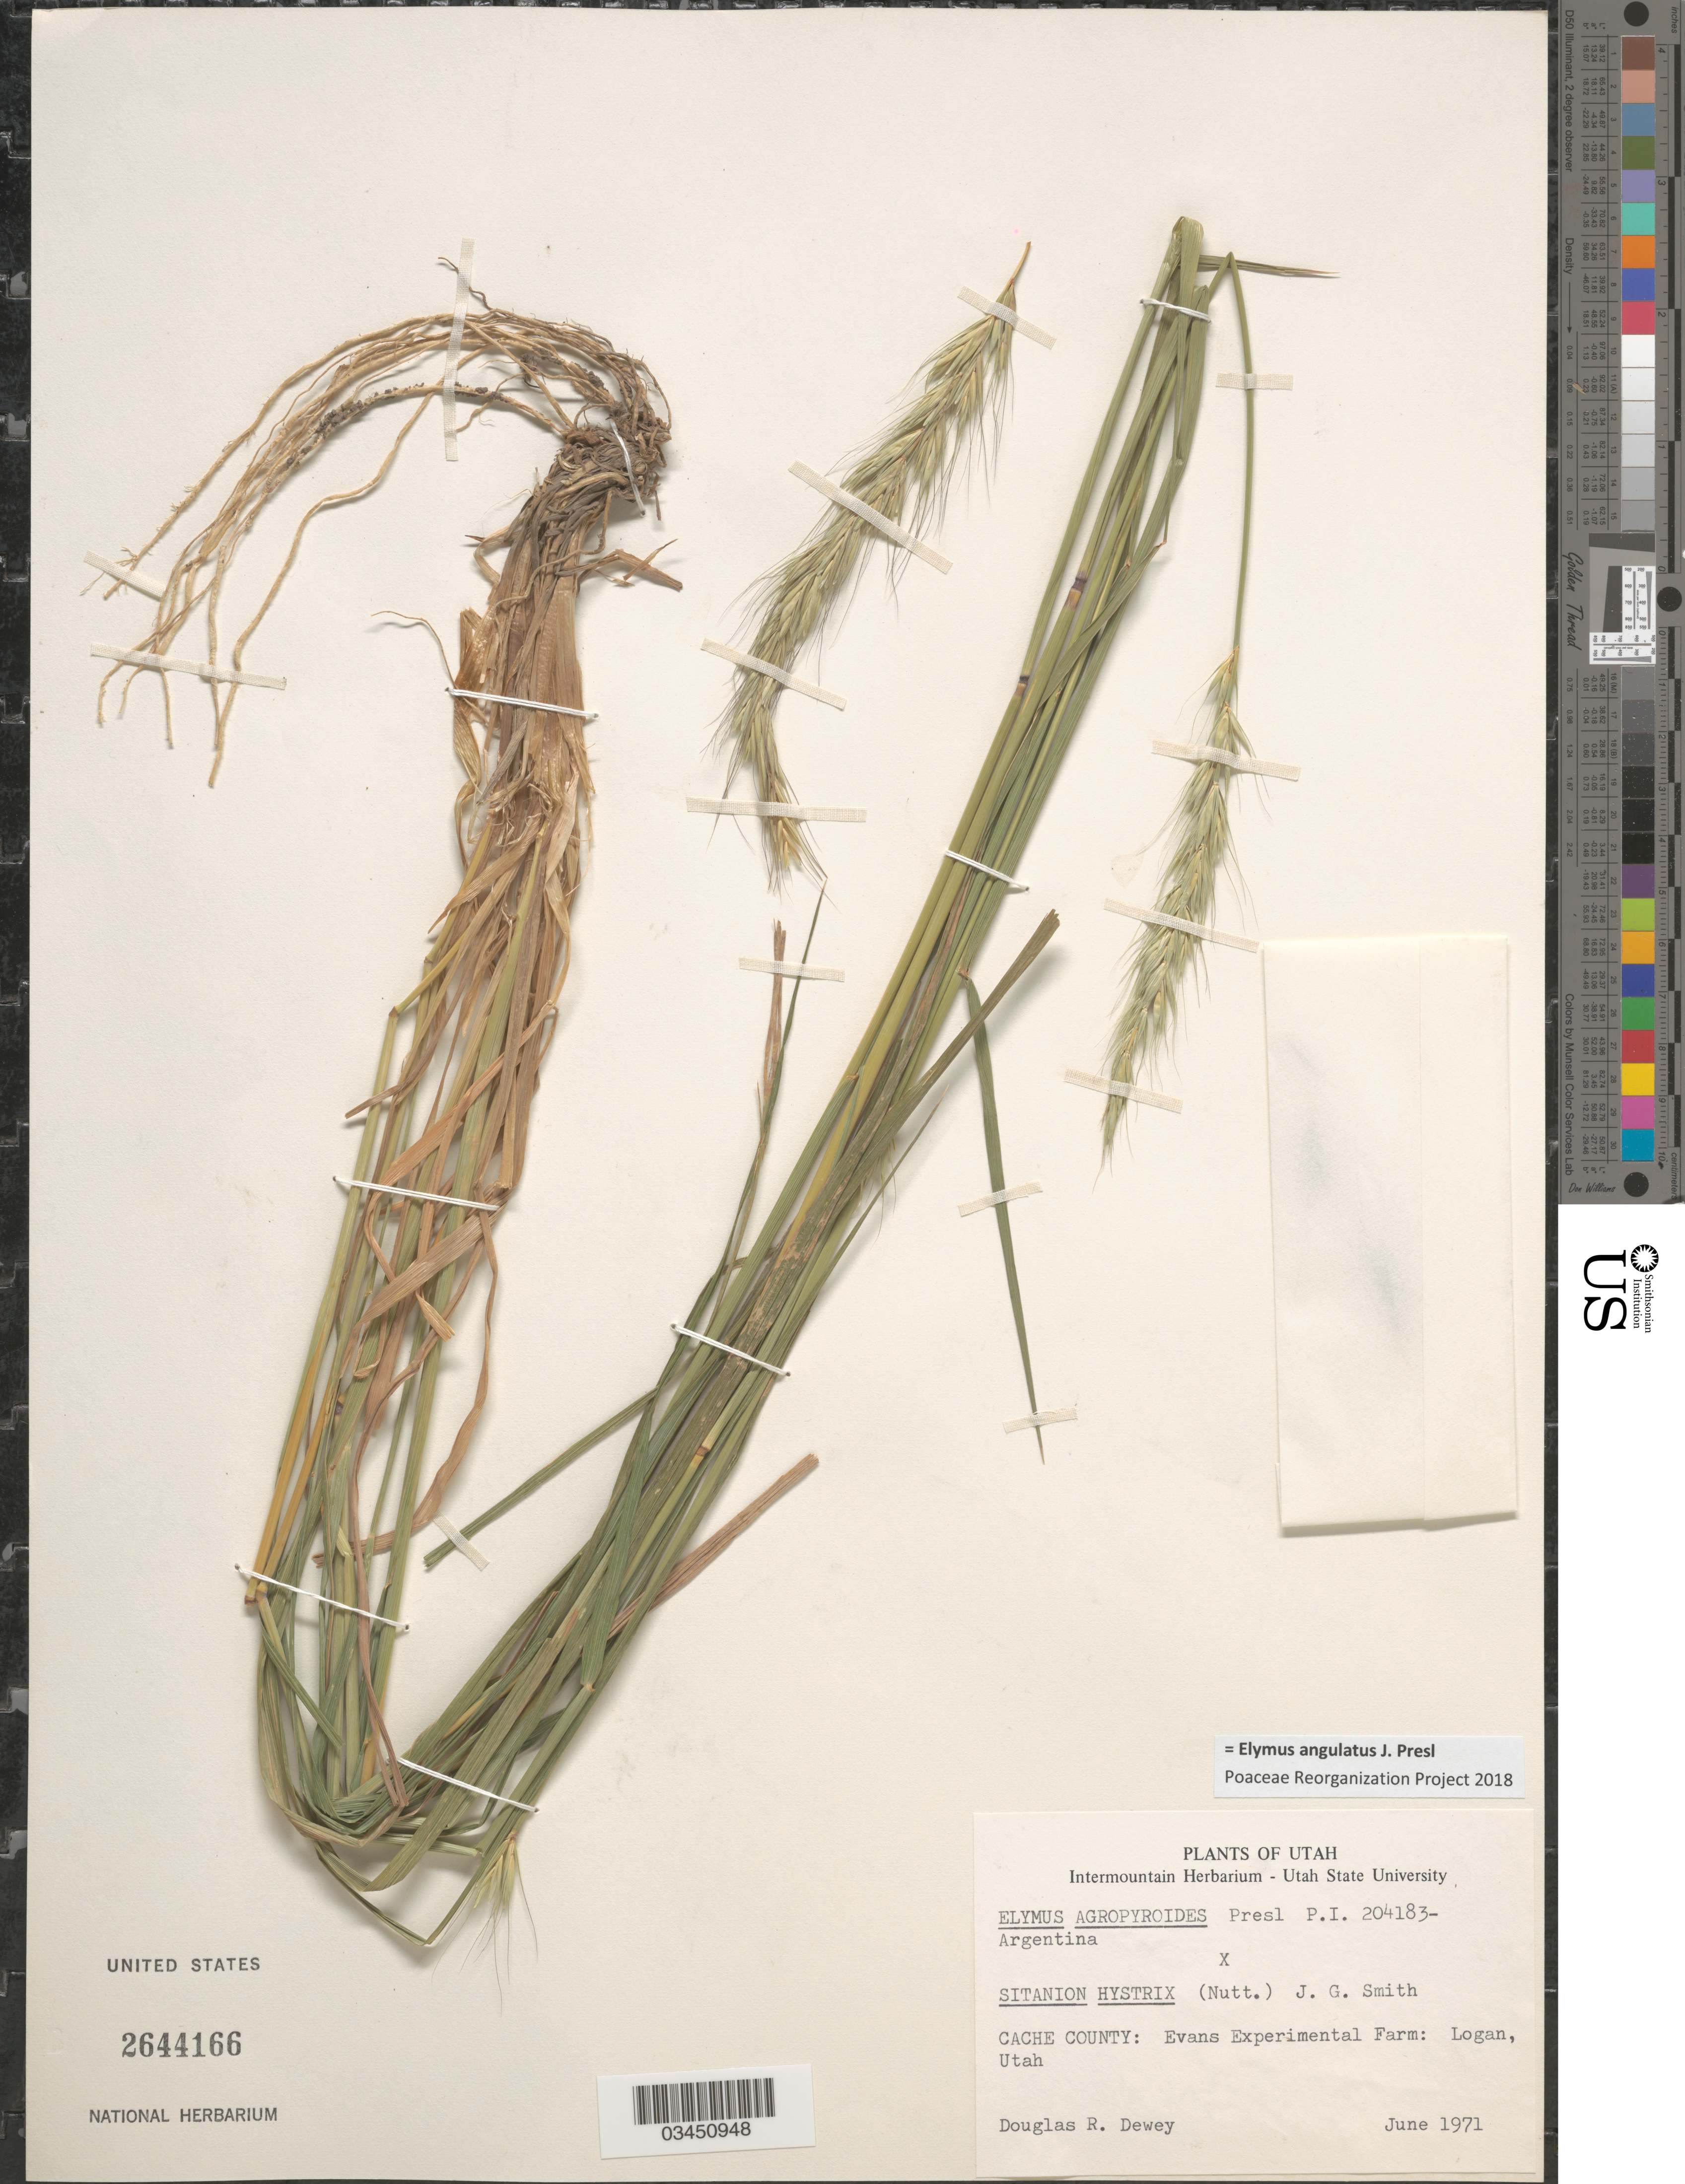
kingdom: Plantae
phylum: Tracheophyta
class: Liliopsida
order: Poales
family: Poaceae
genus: Elymus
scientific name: Elymus angulatus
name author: J. Presl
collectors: D. Dewey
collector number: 204183?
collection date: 1971-06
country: United States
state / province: Utah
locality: Cache County: Evans Experimental Farm, Logan.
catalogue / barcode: US 2644166